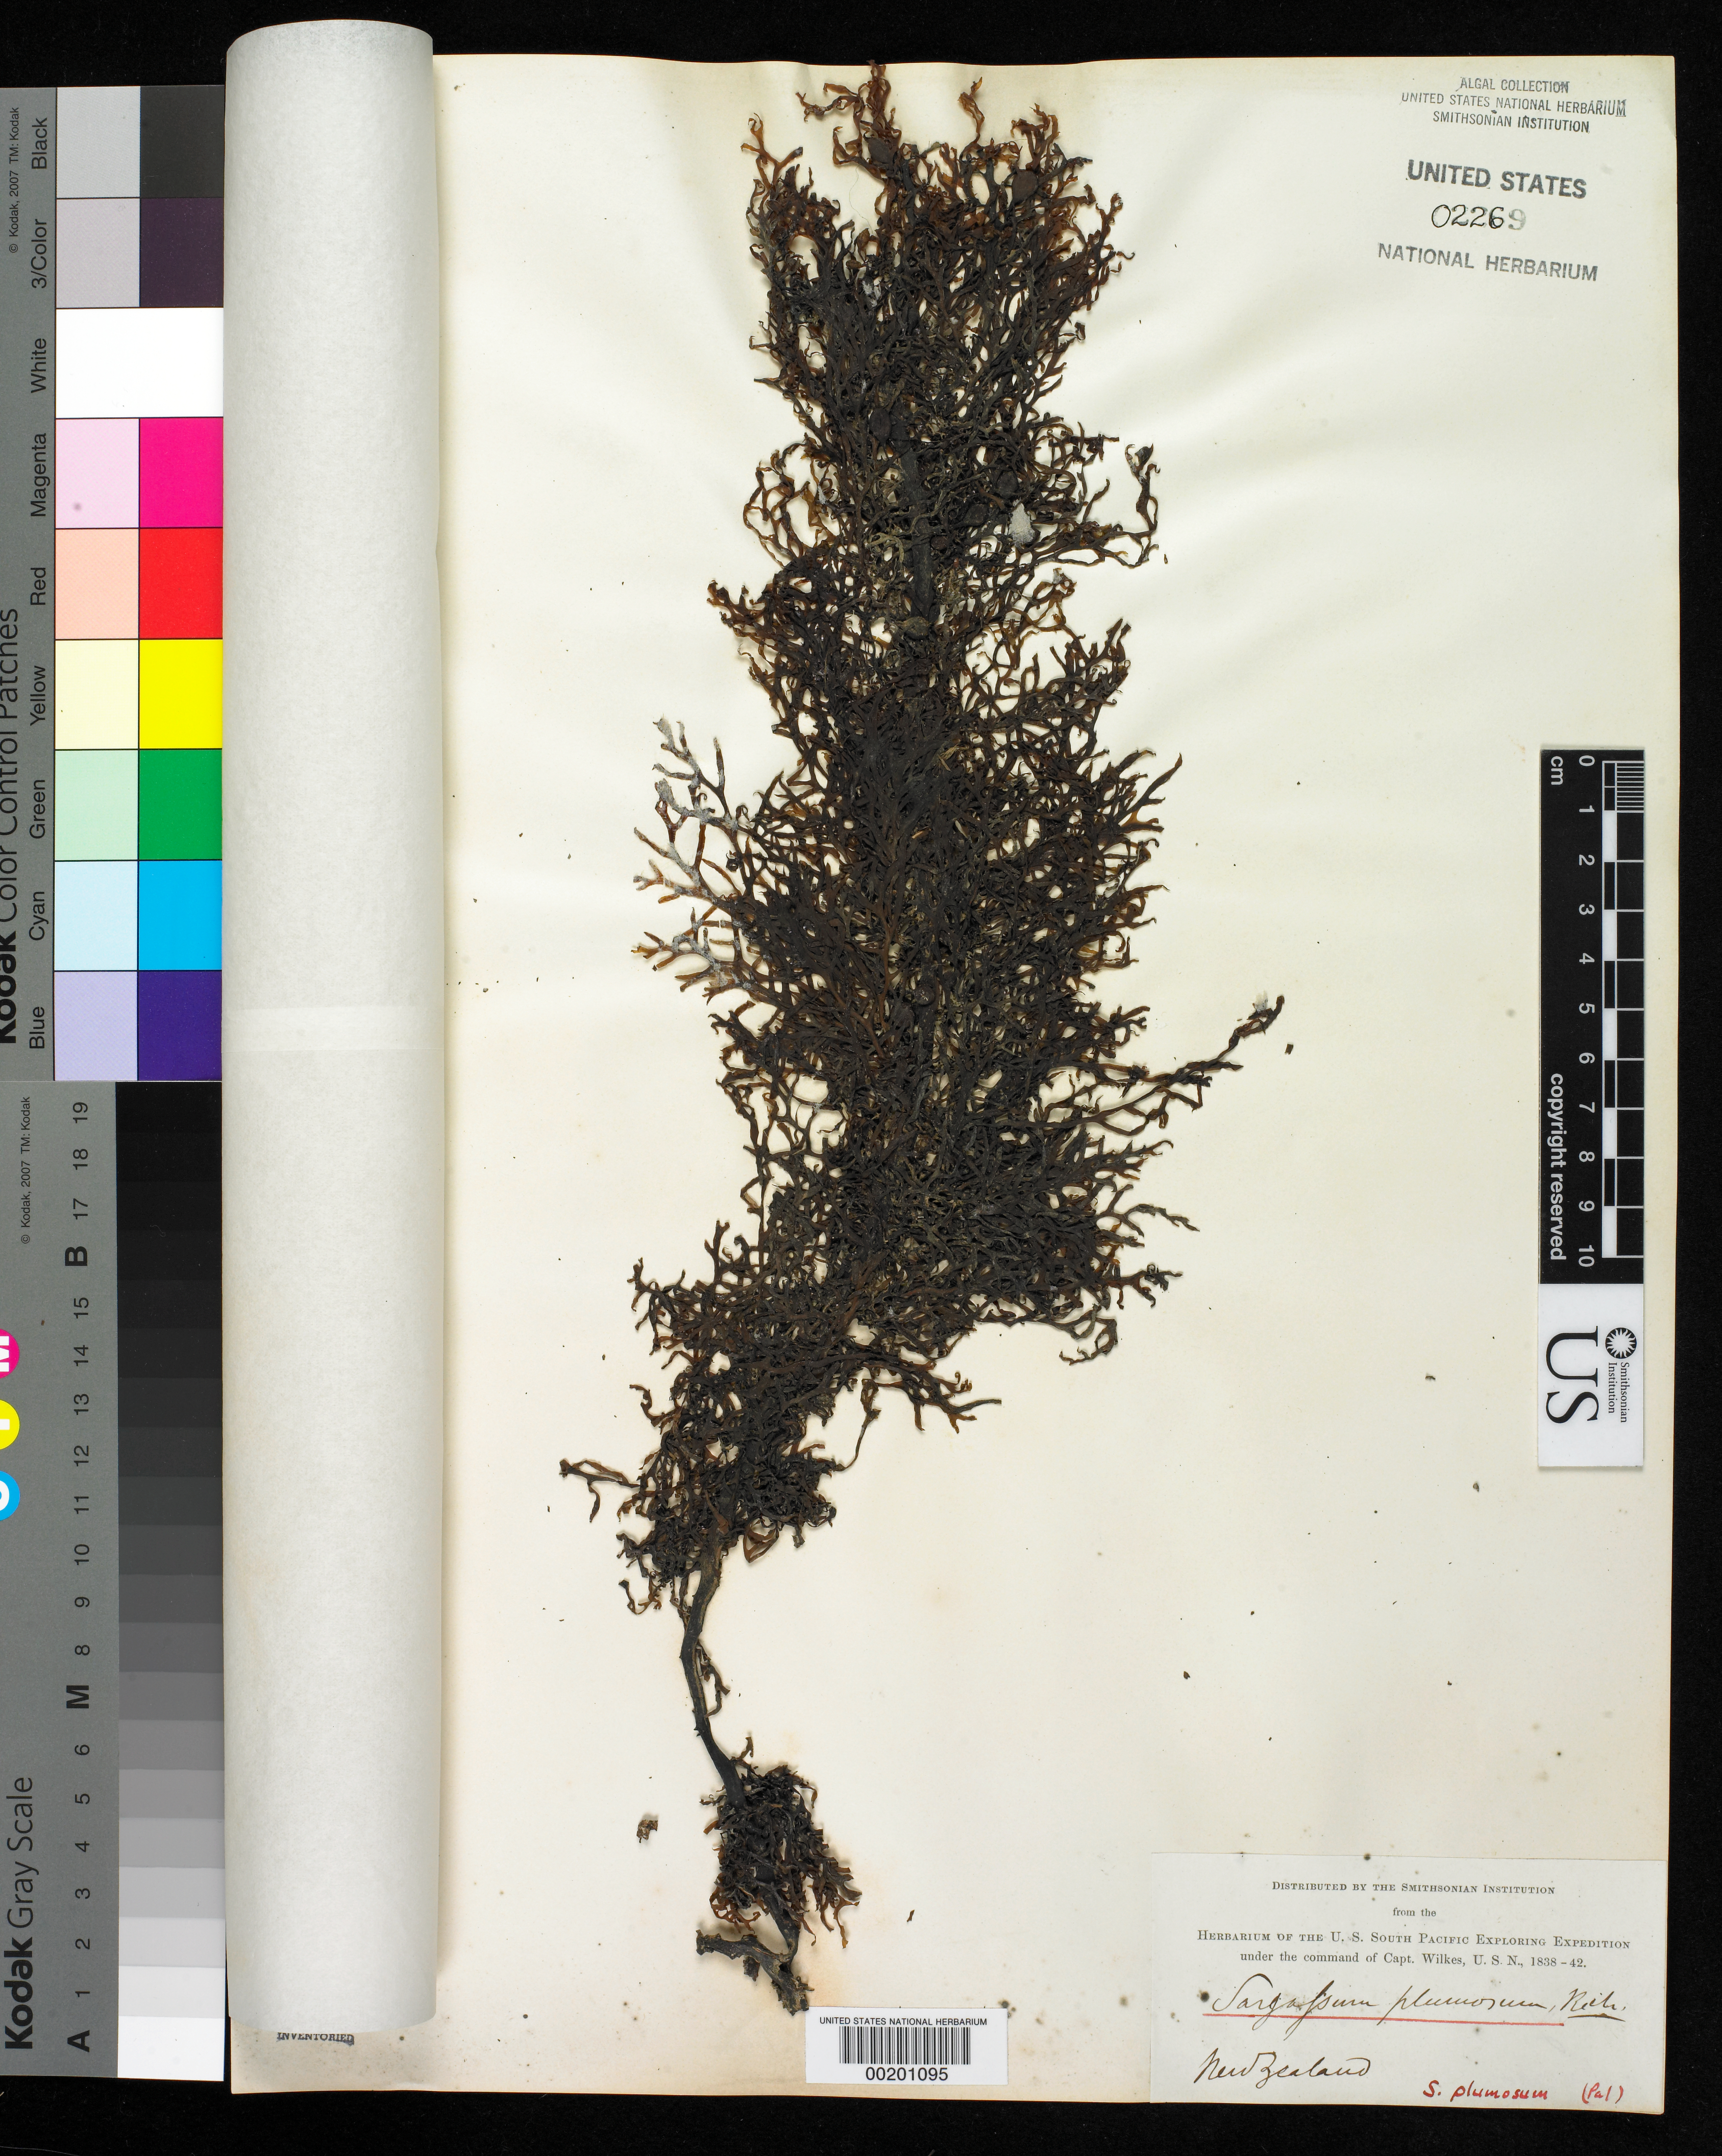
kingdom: Chromista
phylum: Ochrophyta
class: Phaeophyceae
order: Fucales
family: Sargassaceae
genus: Sargassum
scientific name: Sargassum plumosum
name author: A. Rich.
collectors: W. D. Brackenridge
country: New Zealand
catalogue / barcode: US 2269